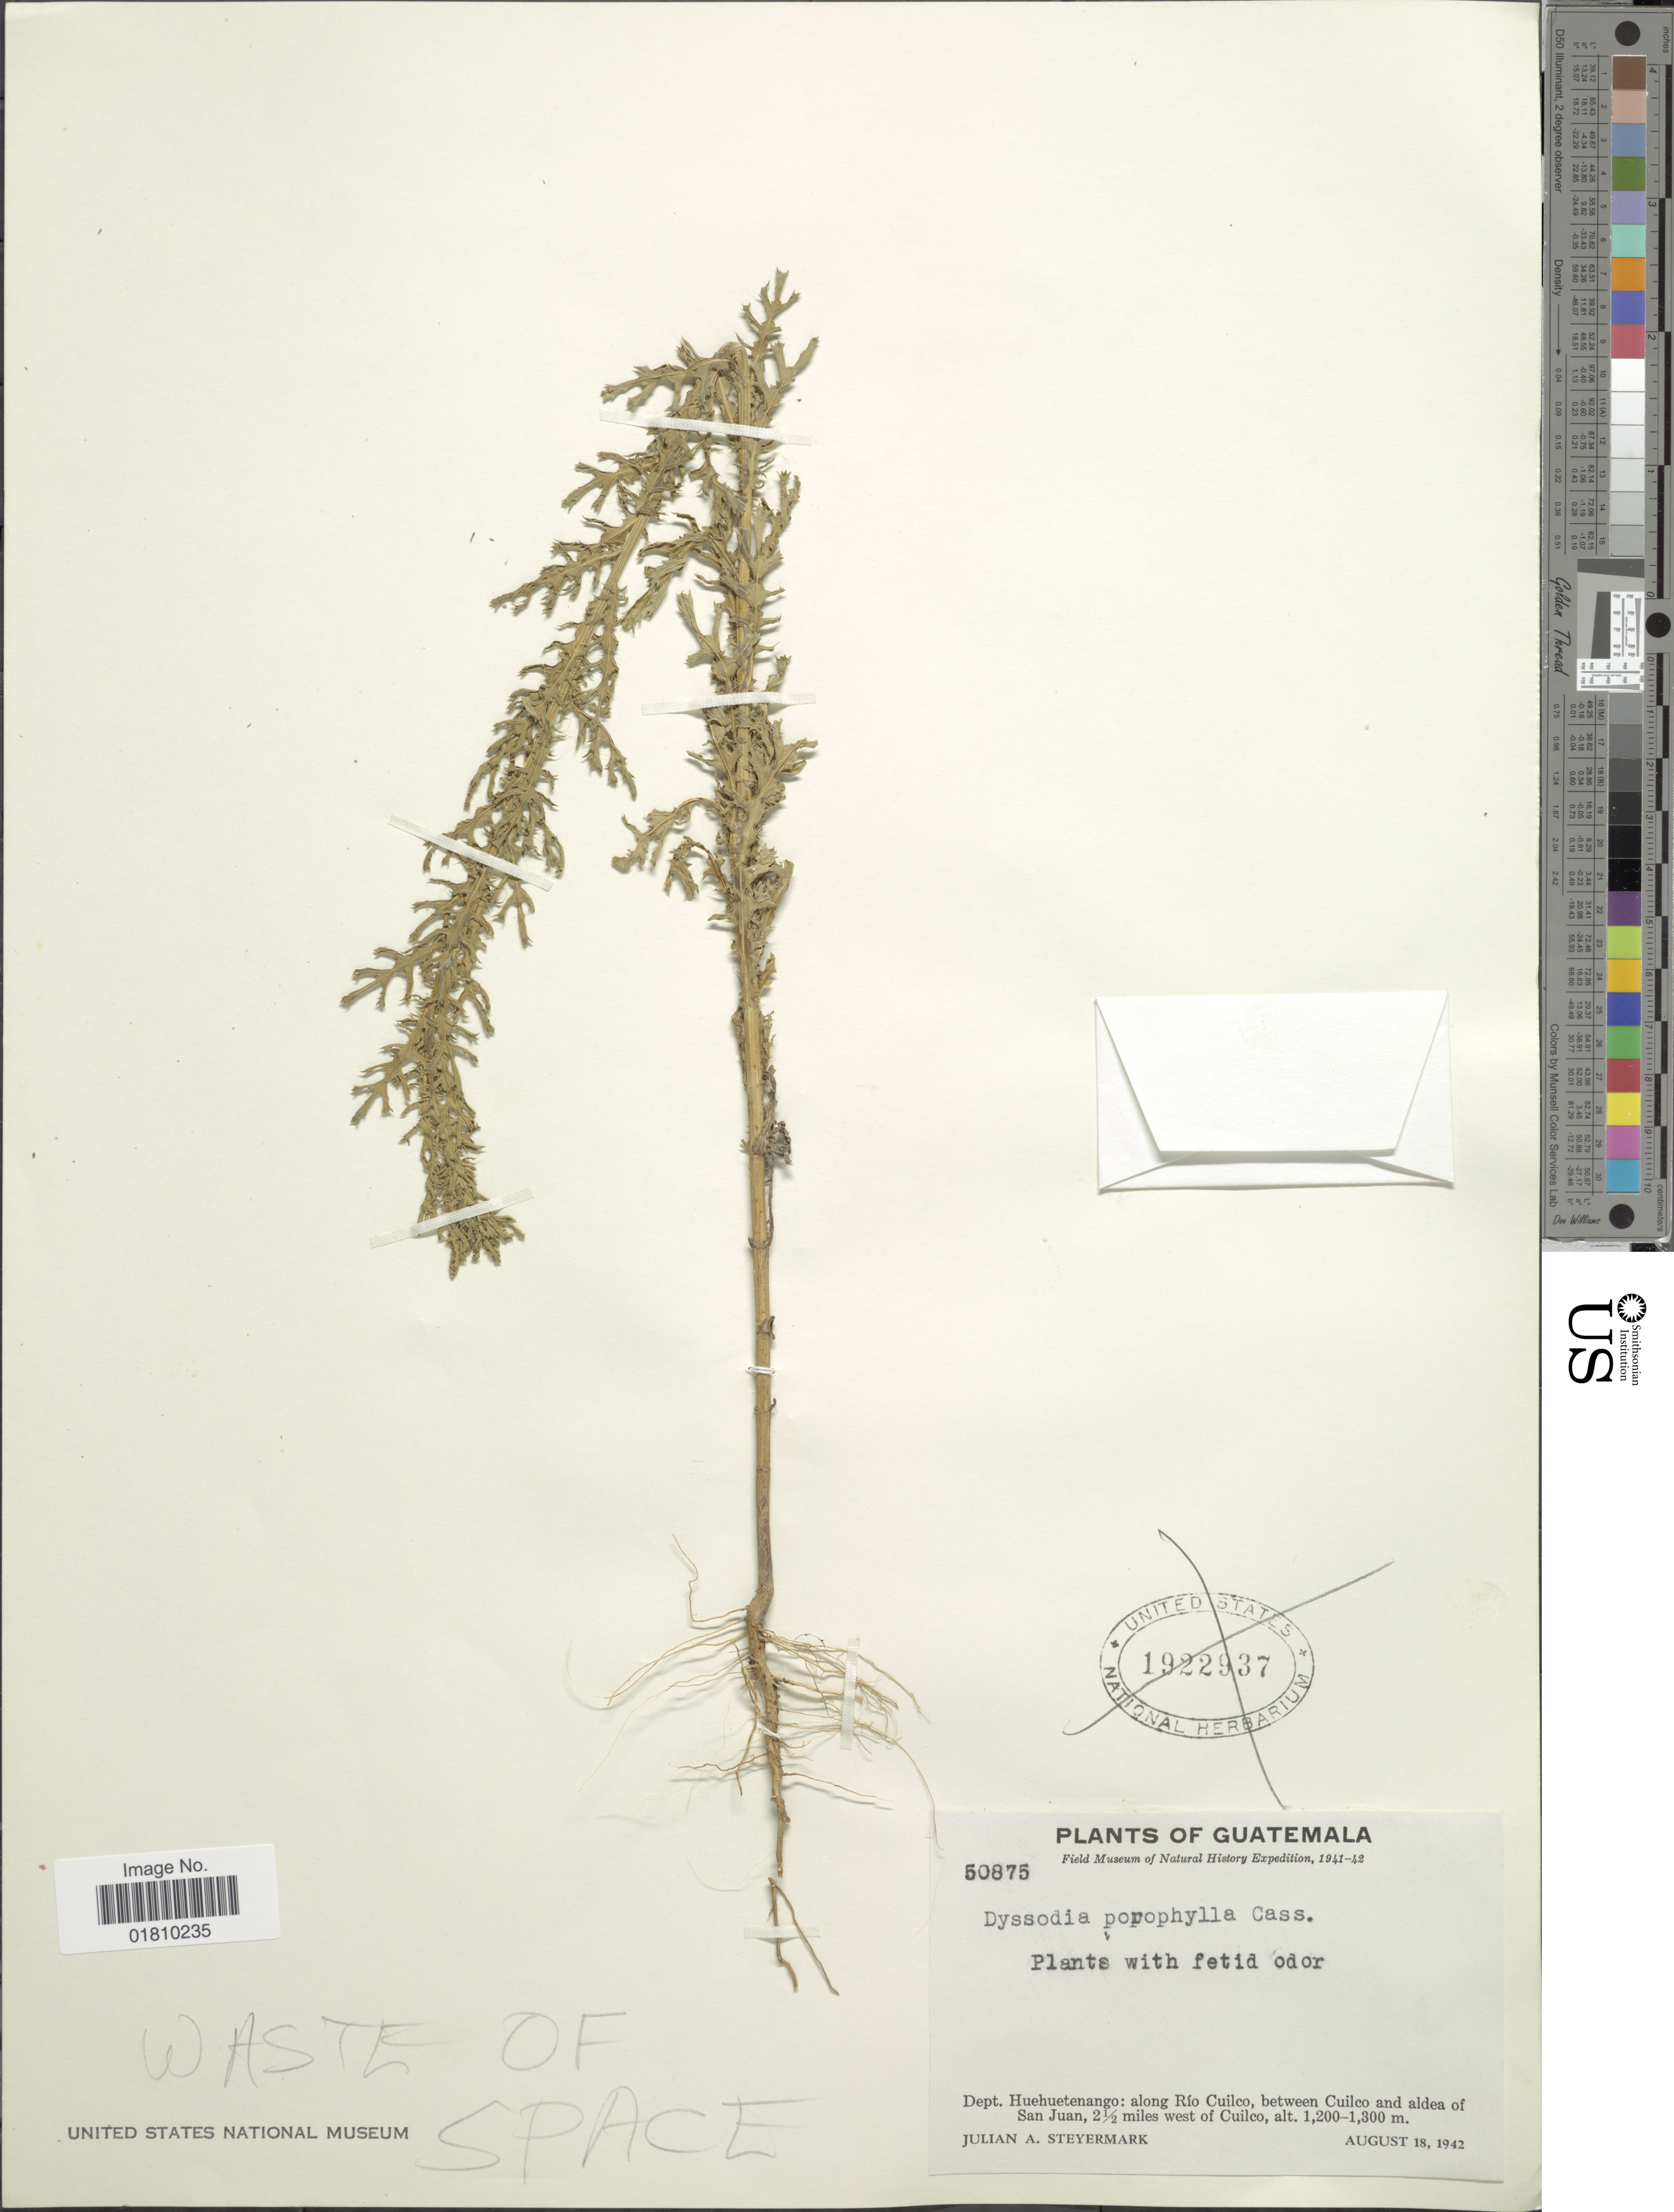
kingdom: Plantae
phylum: Tracheophyta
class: Magnoliopsida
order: Asterales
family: Asteraceae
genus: Adenophyllum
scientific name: Adenophyllum porophyllum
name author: (Cav.) Hemsl.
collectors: J. Steyermark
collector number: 50875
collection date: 1942-08-18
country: Guatemala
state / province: Huehuetenango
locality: Along Río Cuilco, between Cuilco and aldea of San Juan, 2½ miles west of Cuilco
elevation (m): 1200